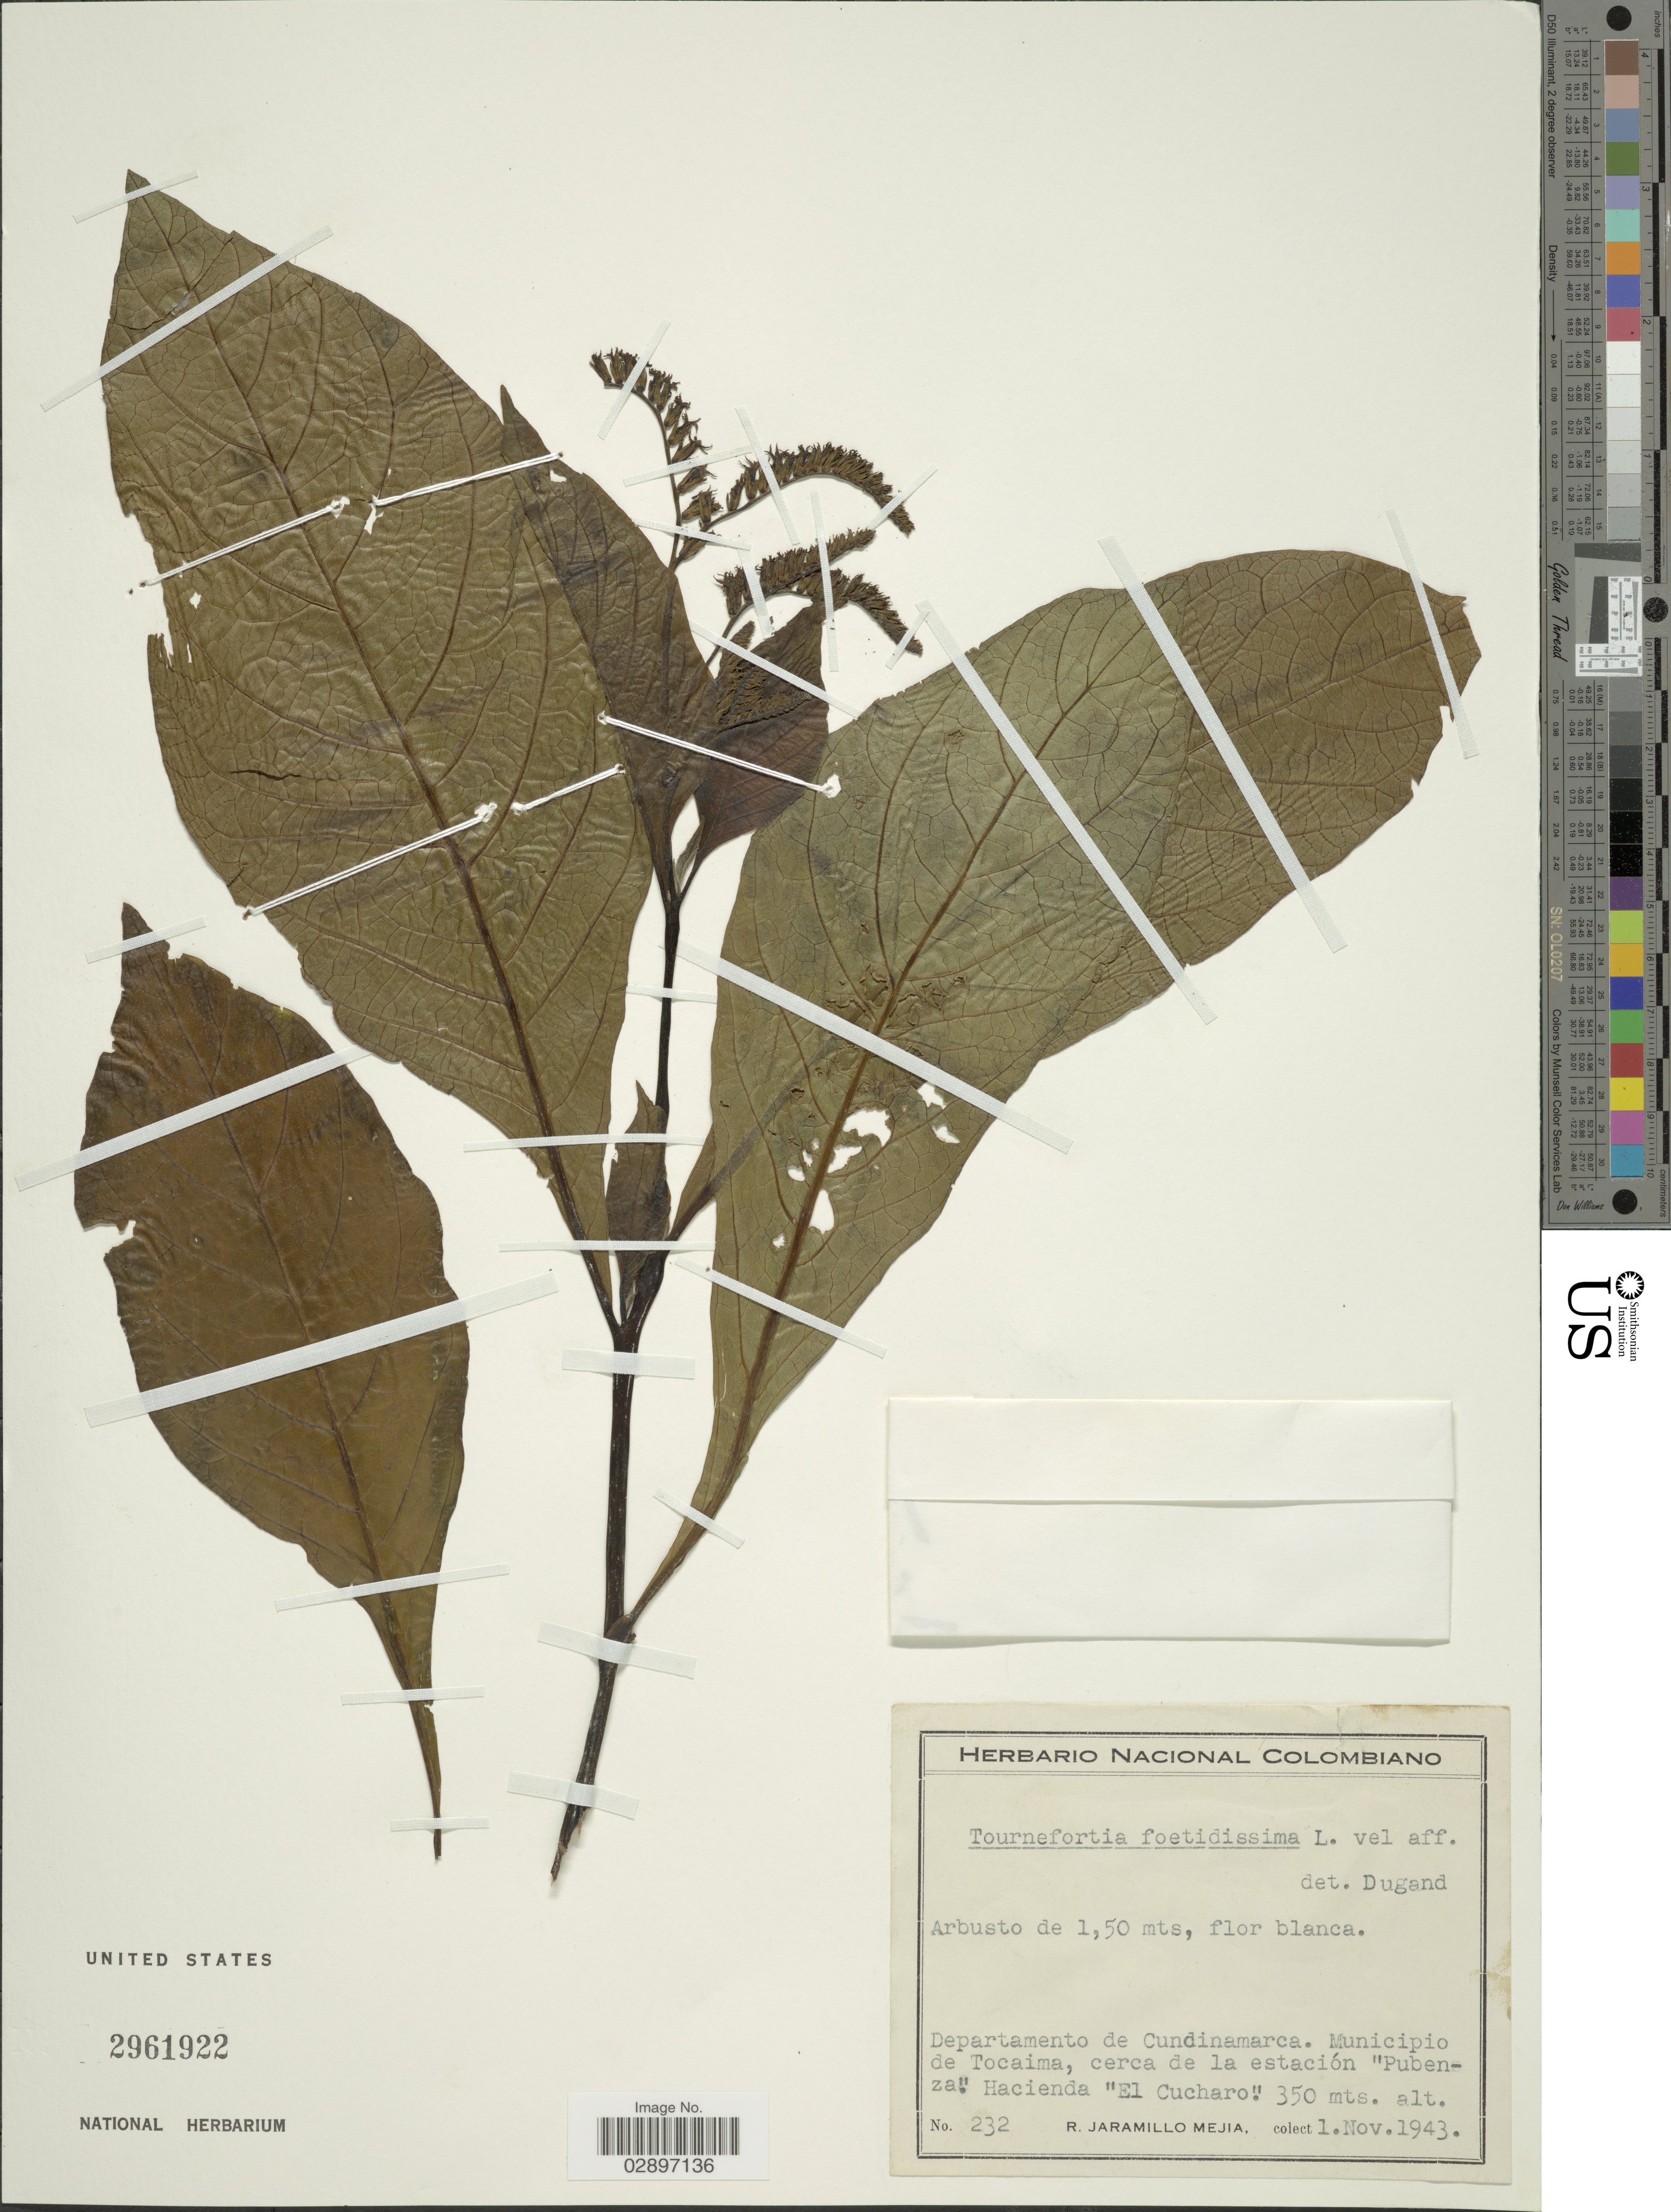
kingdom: Plantae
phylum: Tracheophyta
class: Magnoliopsida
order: Boraginales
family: Heliotropiaceae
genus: Tournefortia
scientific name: Tournefortia foetidissima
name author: L.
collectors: R. Jaramillo M.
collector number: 232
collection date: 1943-11-01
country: Colombia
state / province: Cundinamarca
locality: Departamento de Cundinamarca. Municipio de Tocaima, cerca de la estación "Pubenca". Hacienda "El Cucharo."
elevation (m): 350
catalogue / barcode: US 2961922